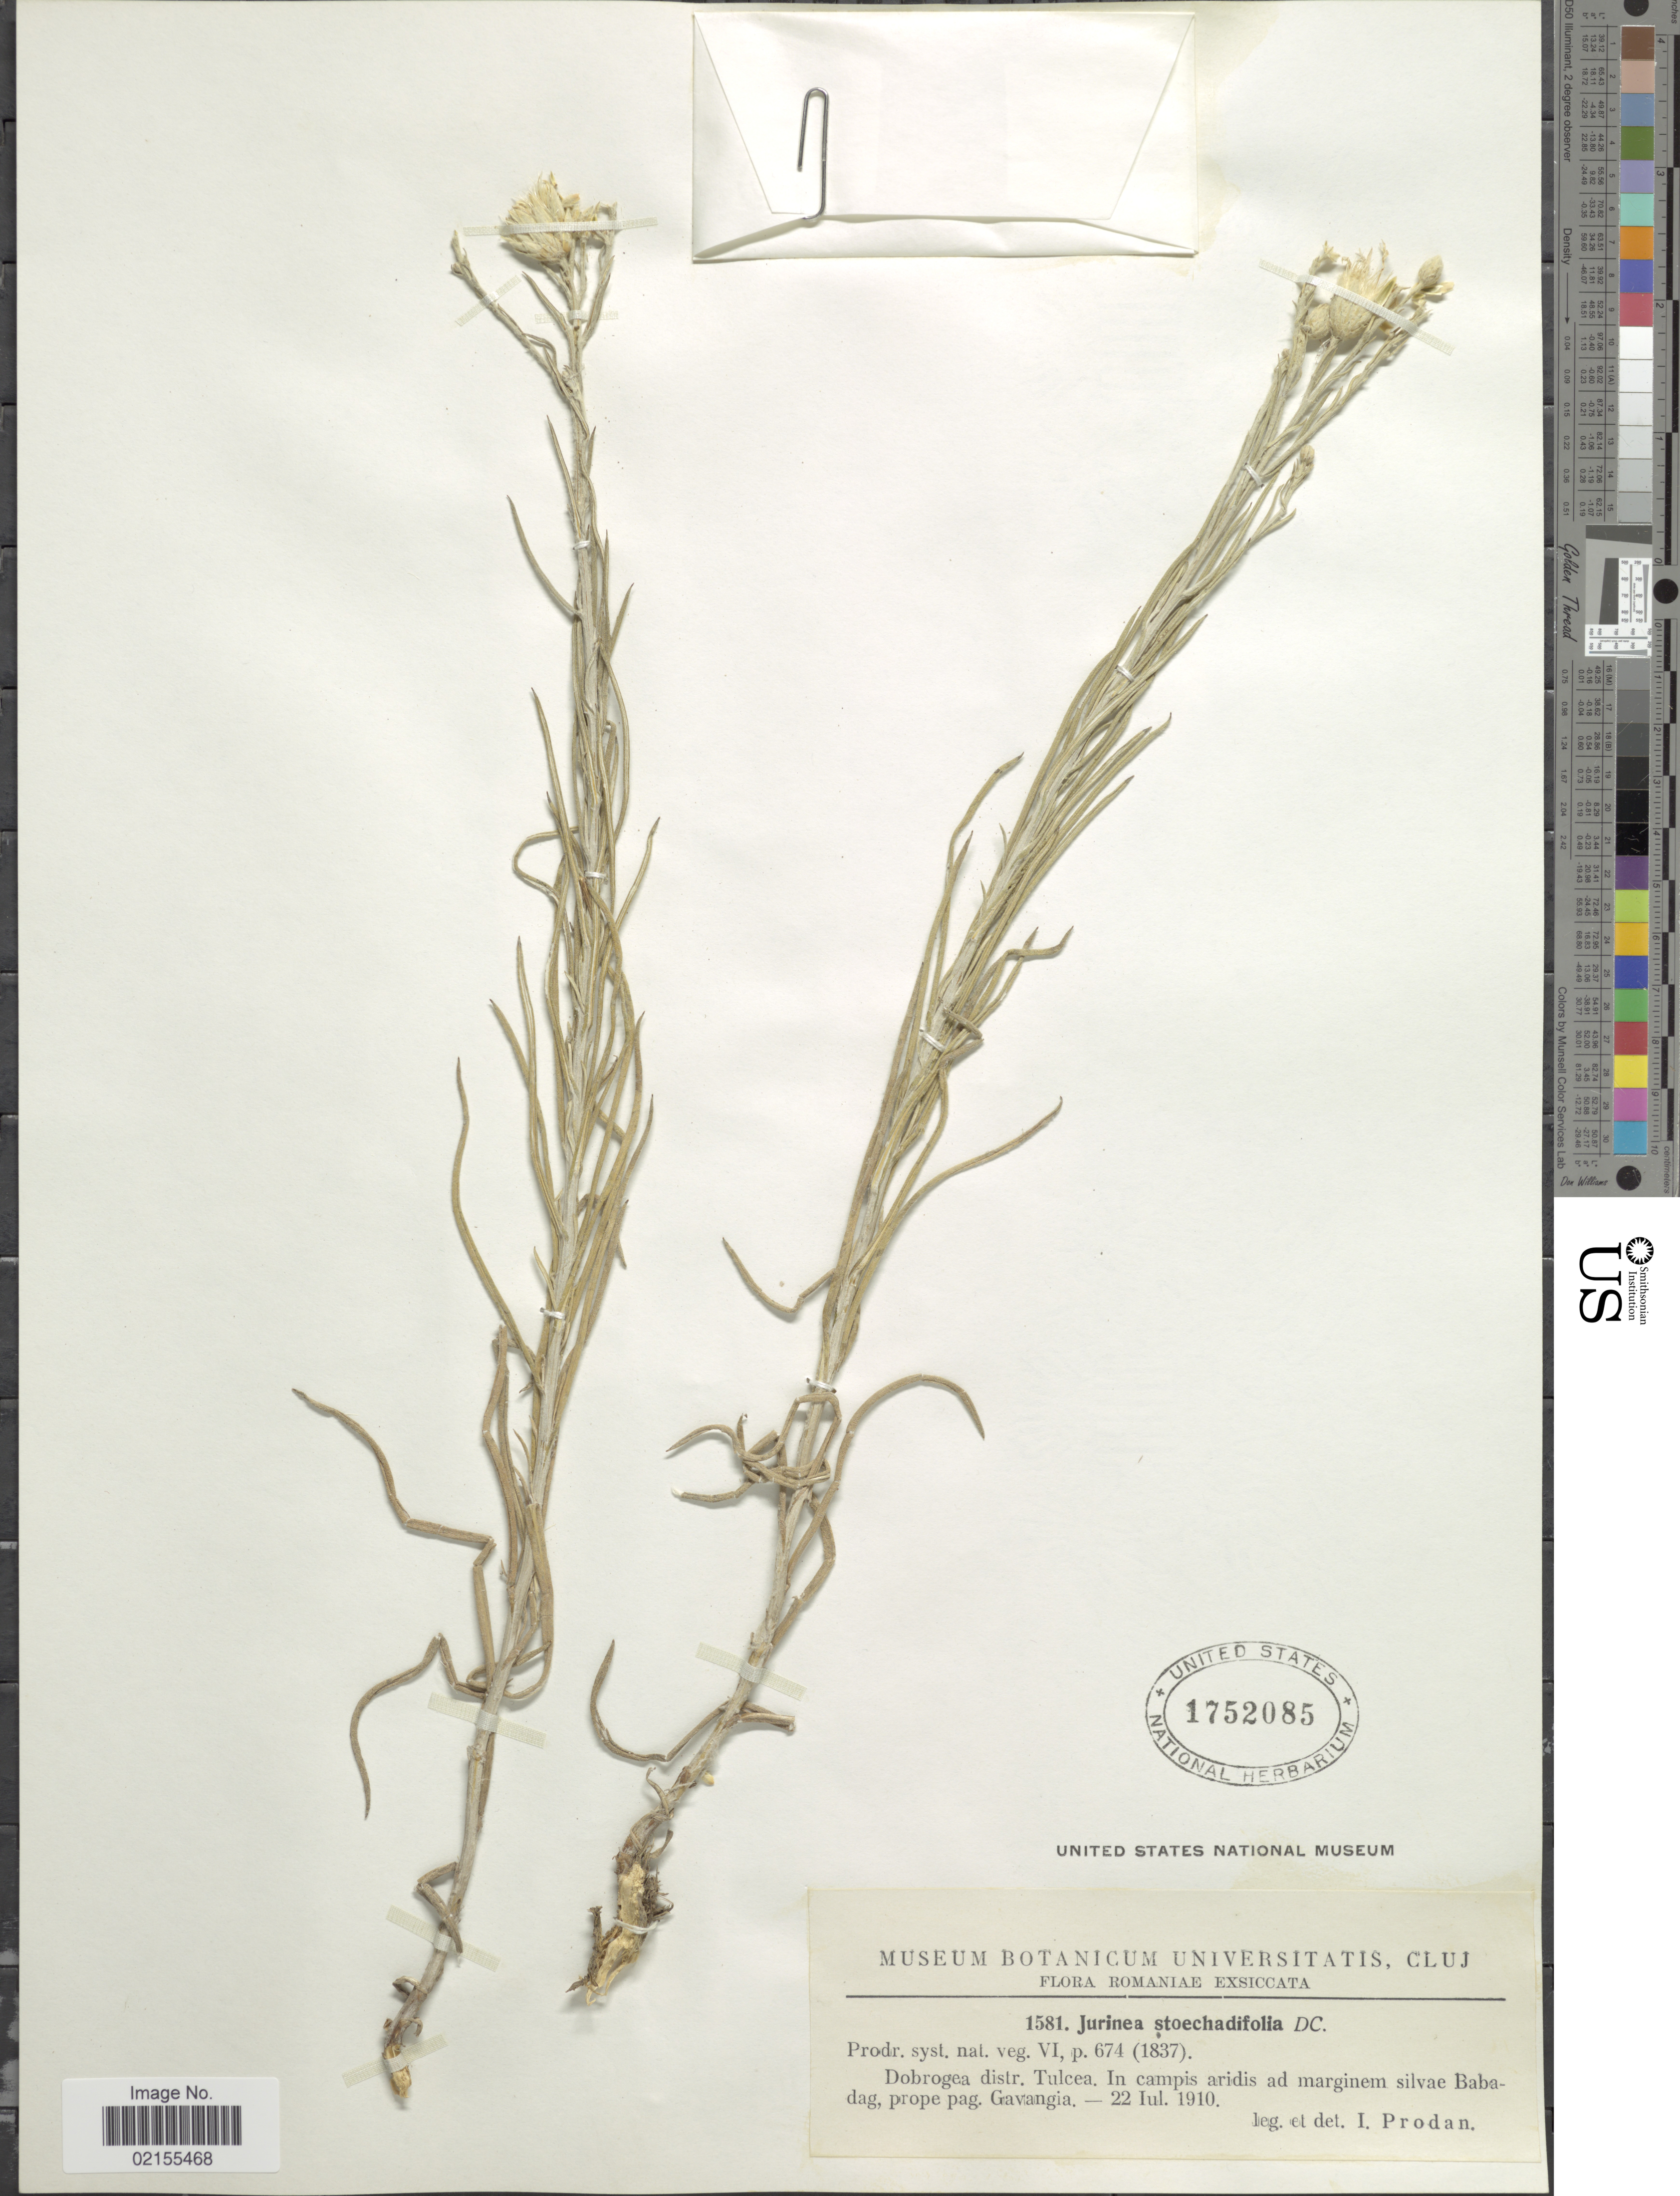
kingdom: Plantae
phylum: Tracheophyta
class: Magnoliopsida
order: Asterales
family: Asteraceae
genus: Jurinea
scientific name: Jurinea stoechadifolia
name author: DC.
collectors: I. Prodán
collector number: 1581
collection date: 1910-07-22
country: Romania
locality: Dobrogea Distr. Tulcea, Babadag, prope pag. Gavangia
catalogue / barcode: US 1752085